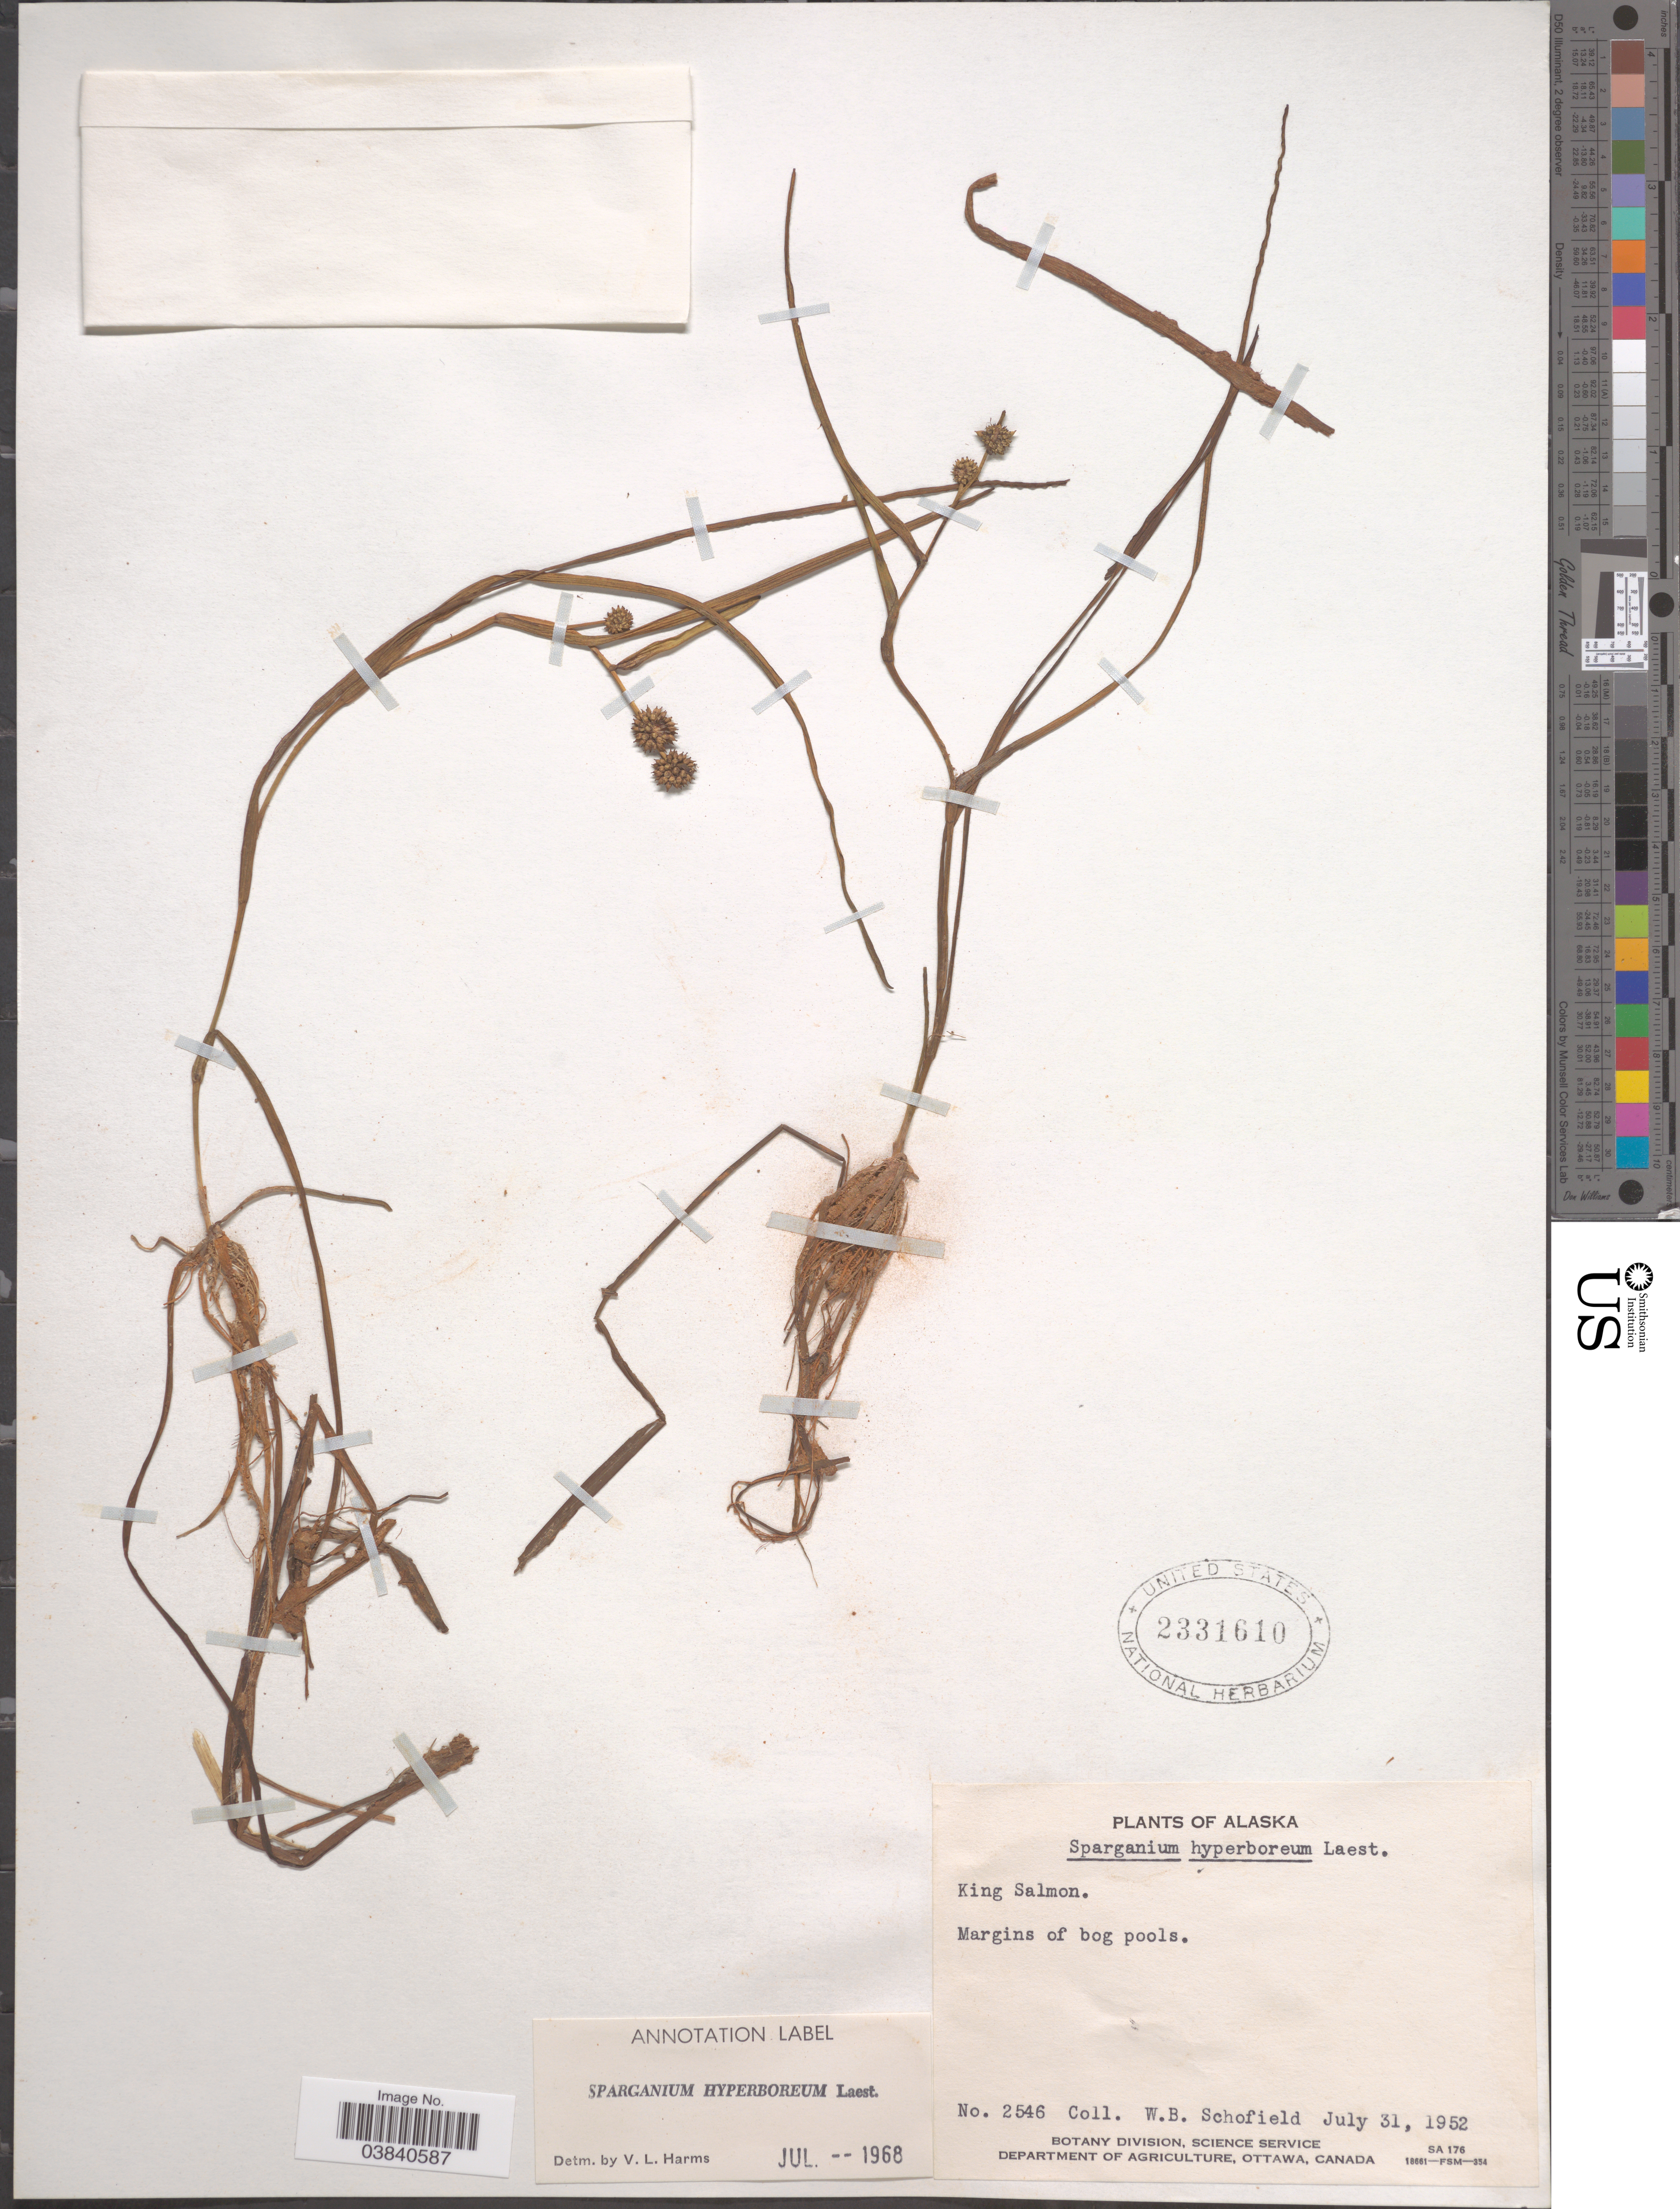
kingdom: Plantae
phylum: Tracheophyta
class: Liliopsida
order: Poales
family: Typhaceae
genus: Sparganium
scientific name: Sparganium hyperboreum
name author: Beurl. ex Laest.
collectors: W. Schofield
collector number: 2546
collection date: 1952-07-31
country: United States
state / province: Alaska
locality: King Salmon. Margins of bog pools.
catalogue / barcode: US 2331610